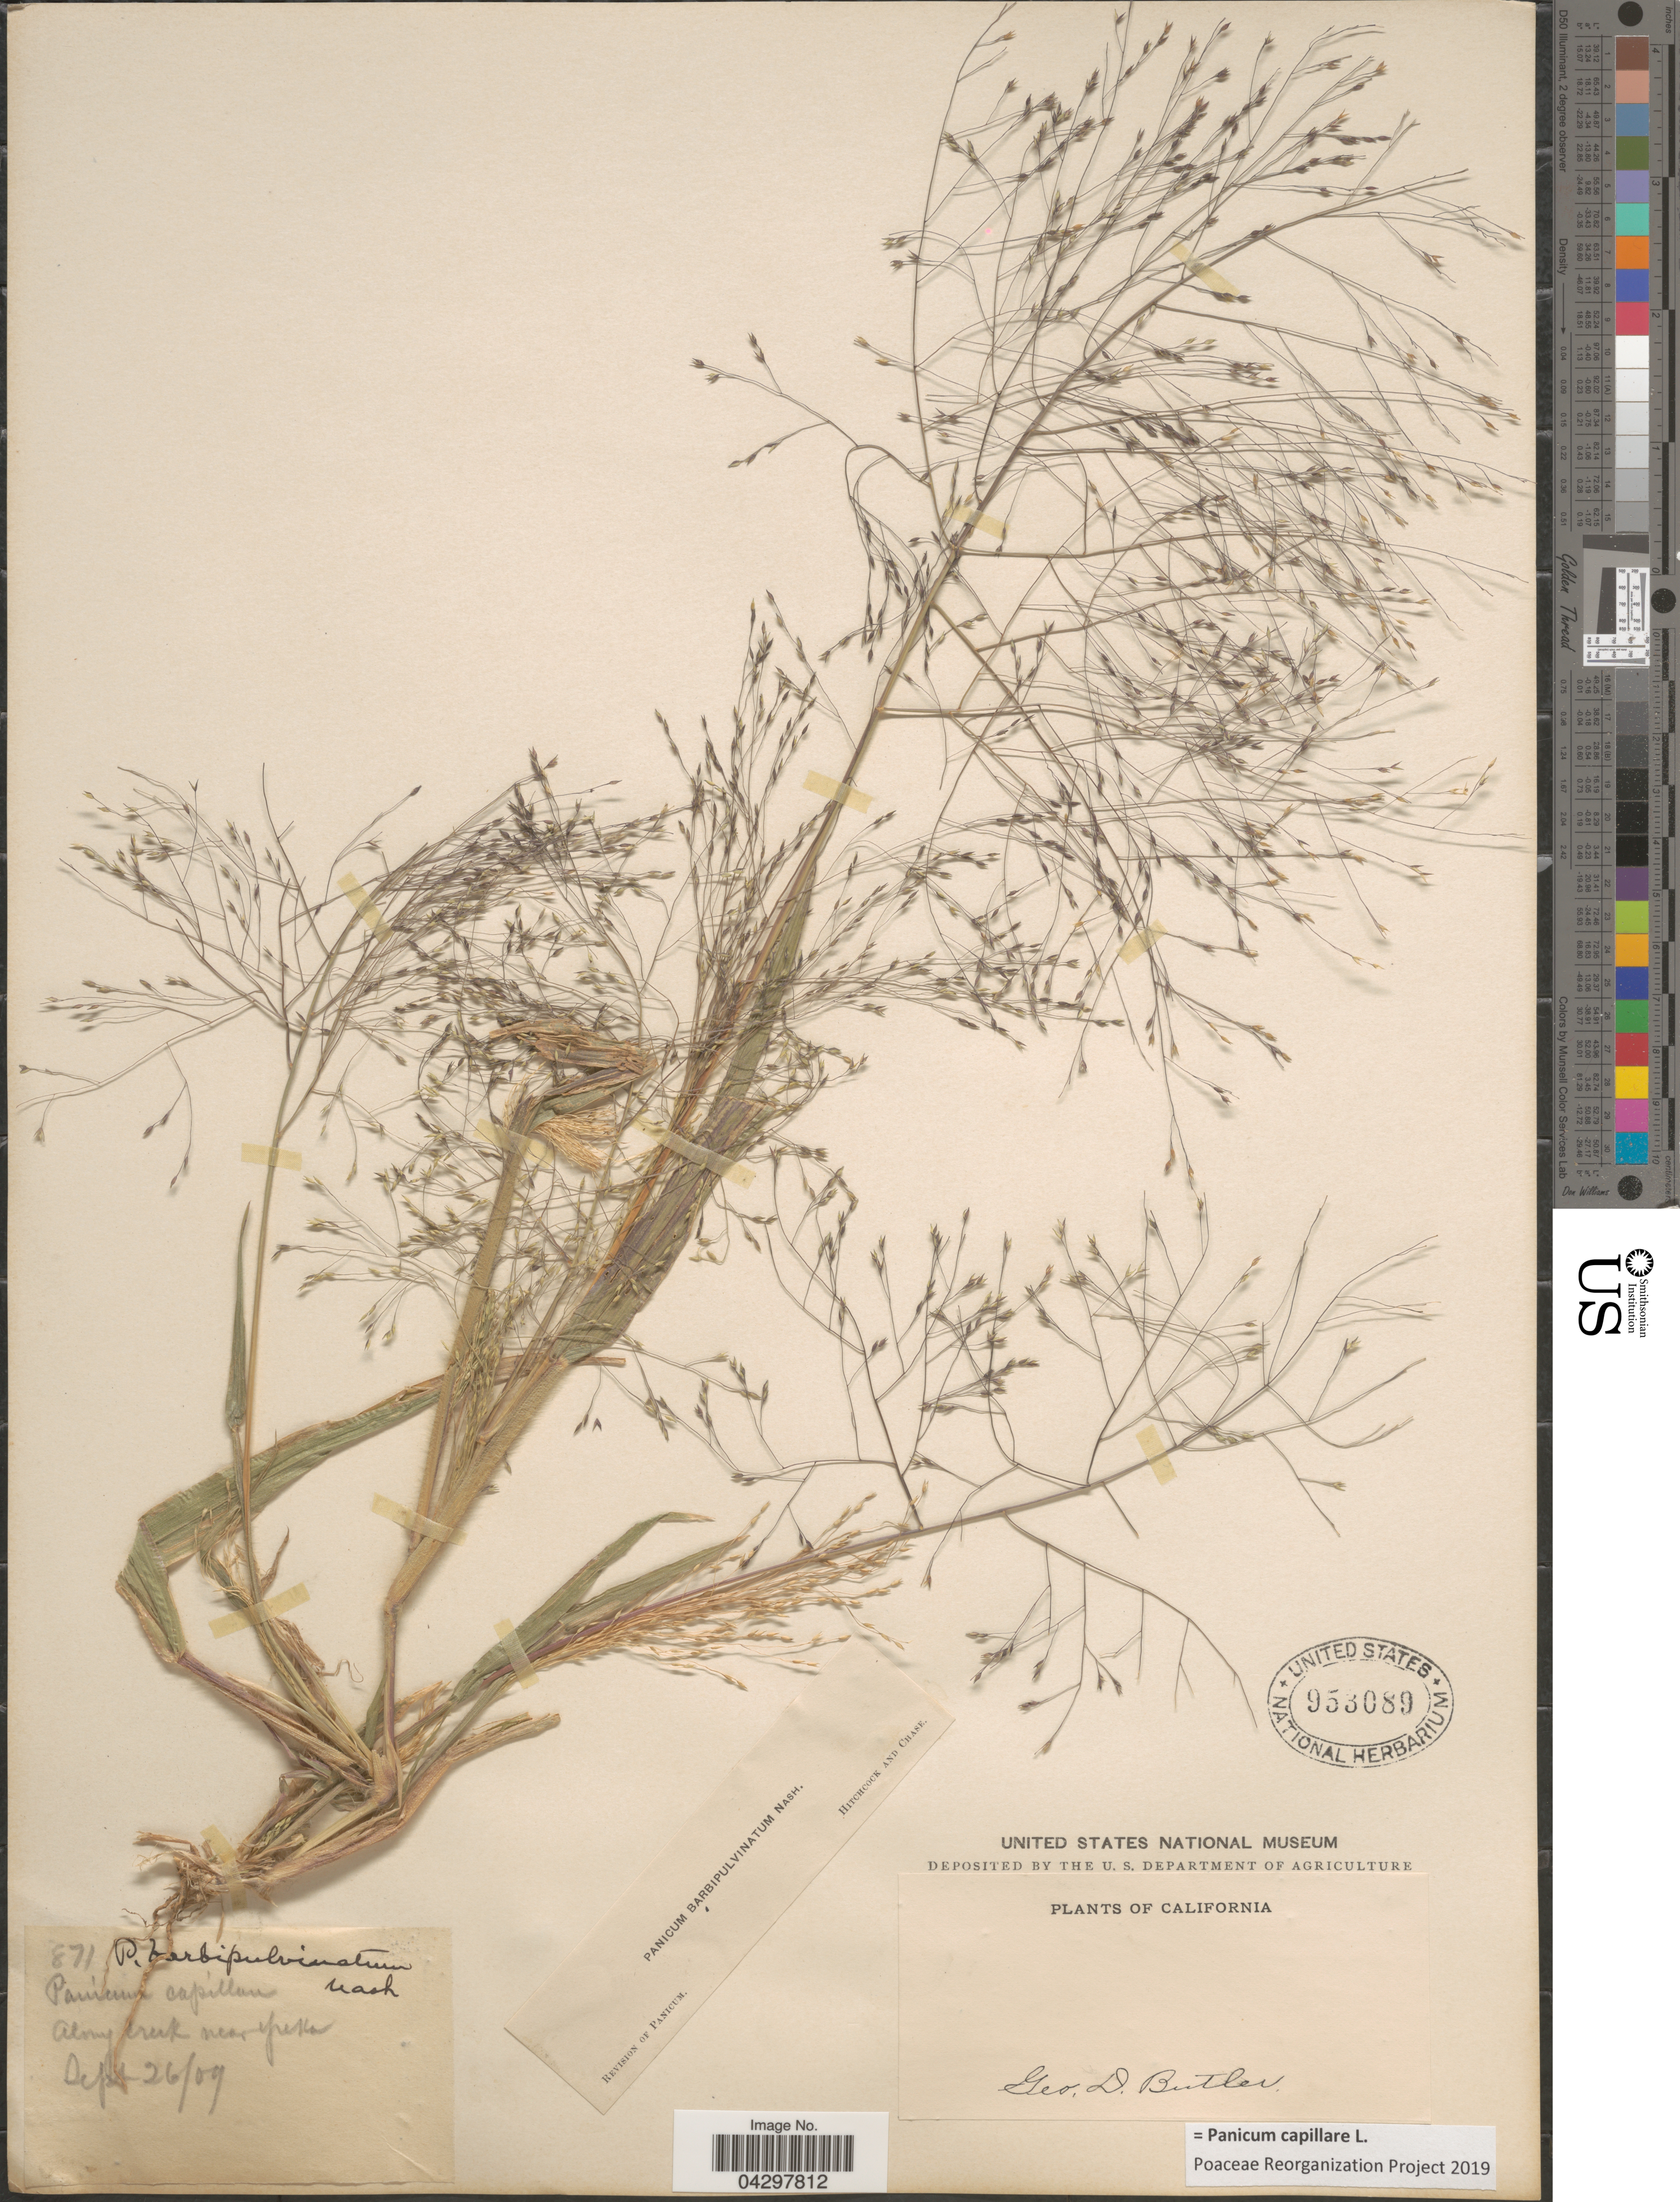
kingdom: Plantae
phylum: Tracheophyta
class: Liliopsida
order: Poales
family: Poaceae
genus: Panicum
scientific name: Panicum capillare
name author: L.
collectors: G. D. Butler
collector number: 871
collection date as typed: Transcribed d/m/y: 26/9/9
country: United States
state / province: California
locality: Along Creek near Yreka.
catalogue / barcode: US 953089